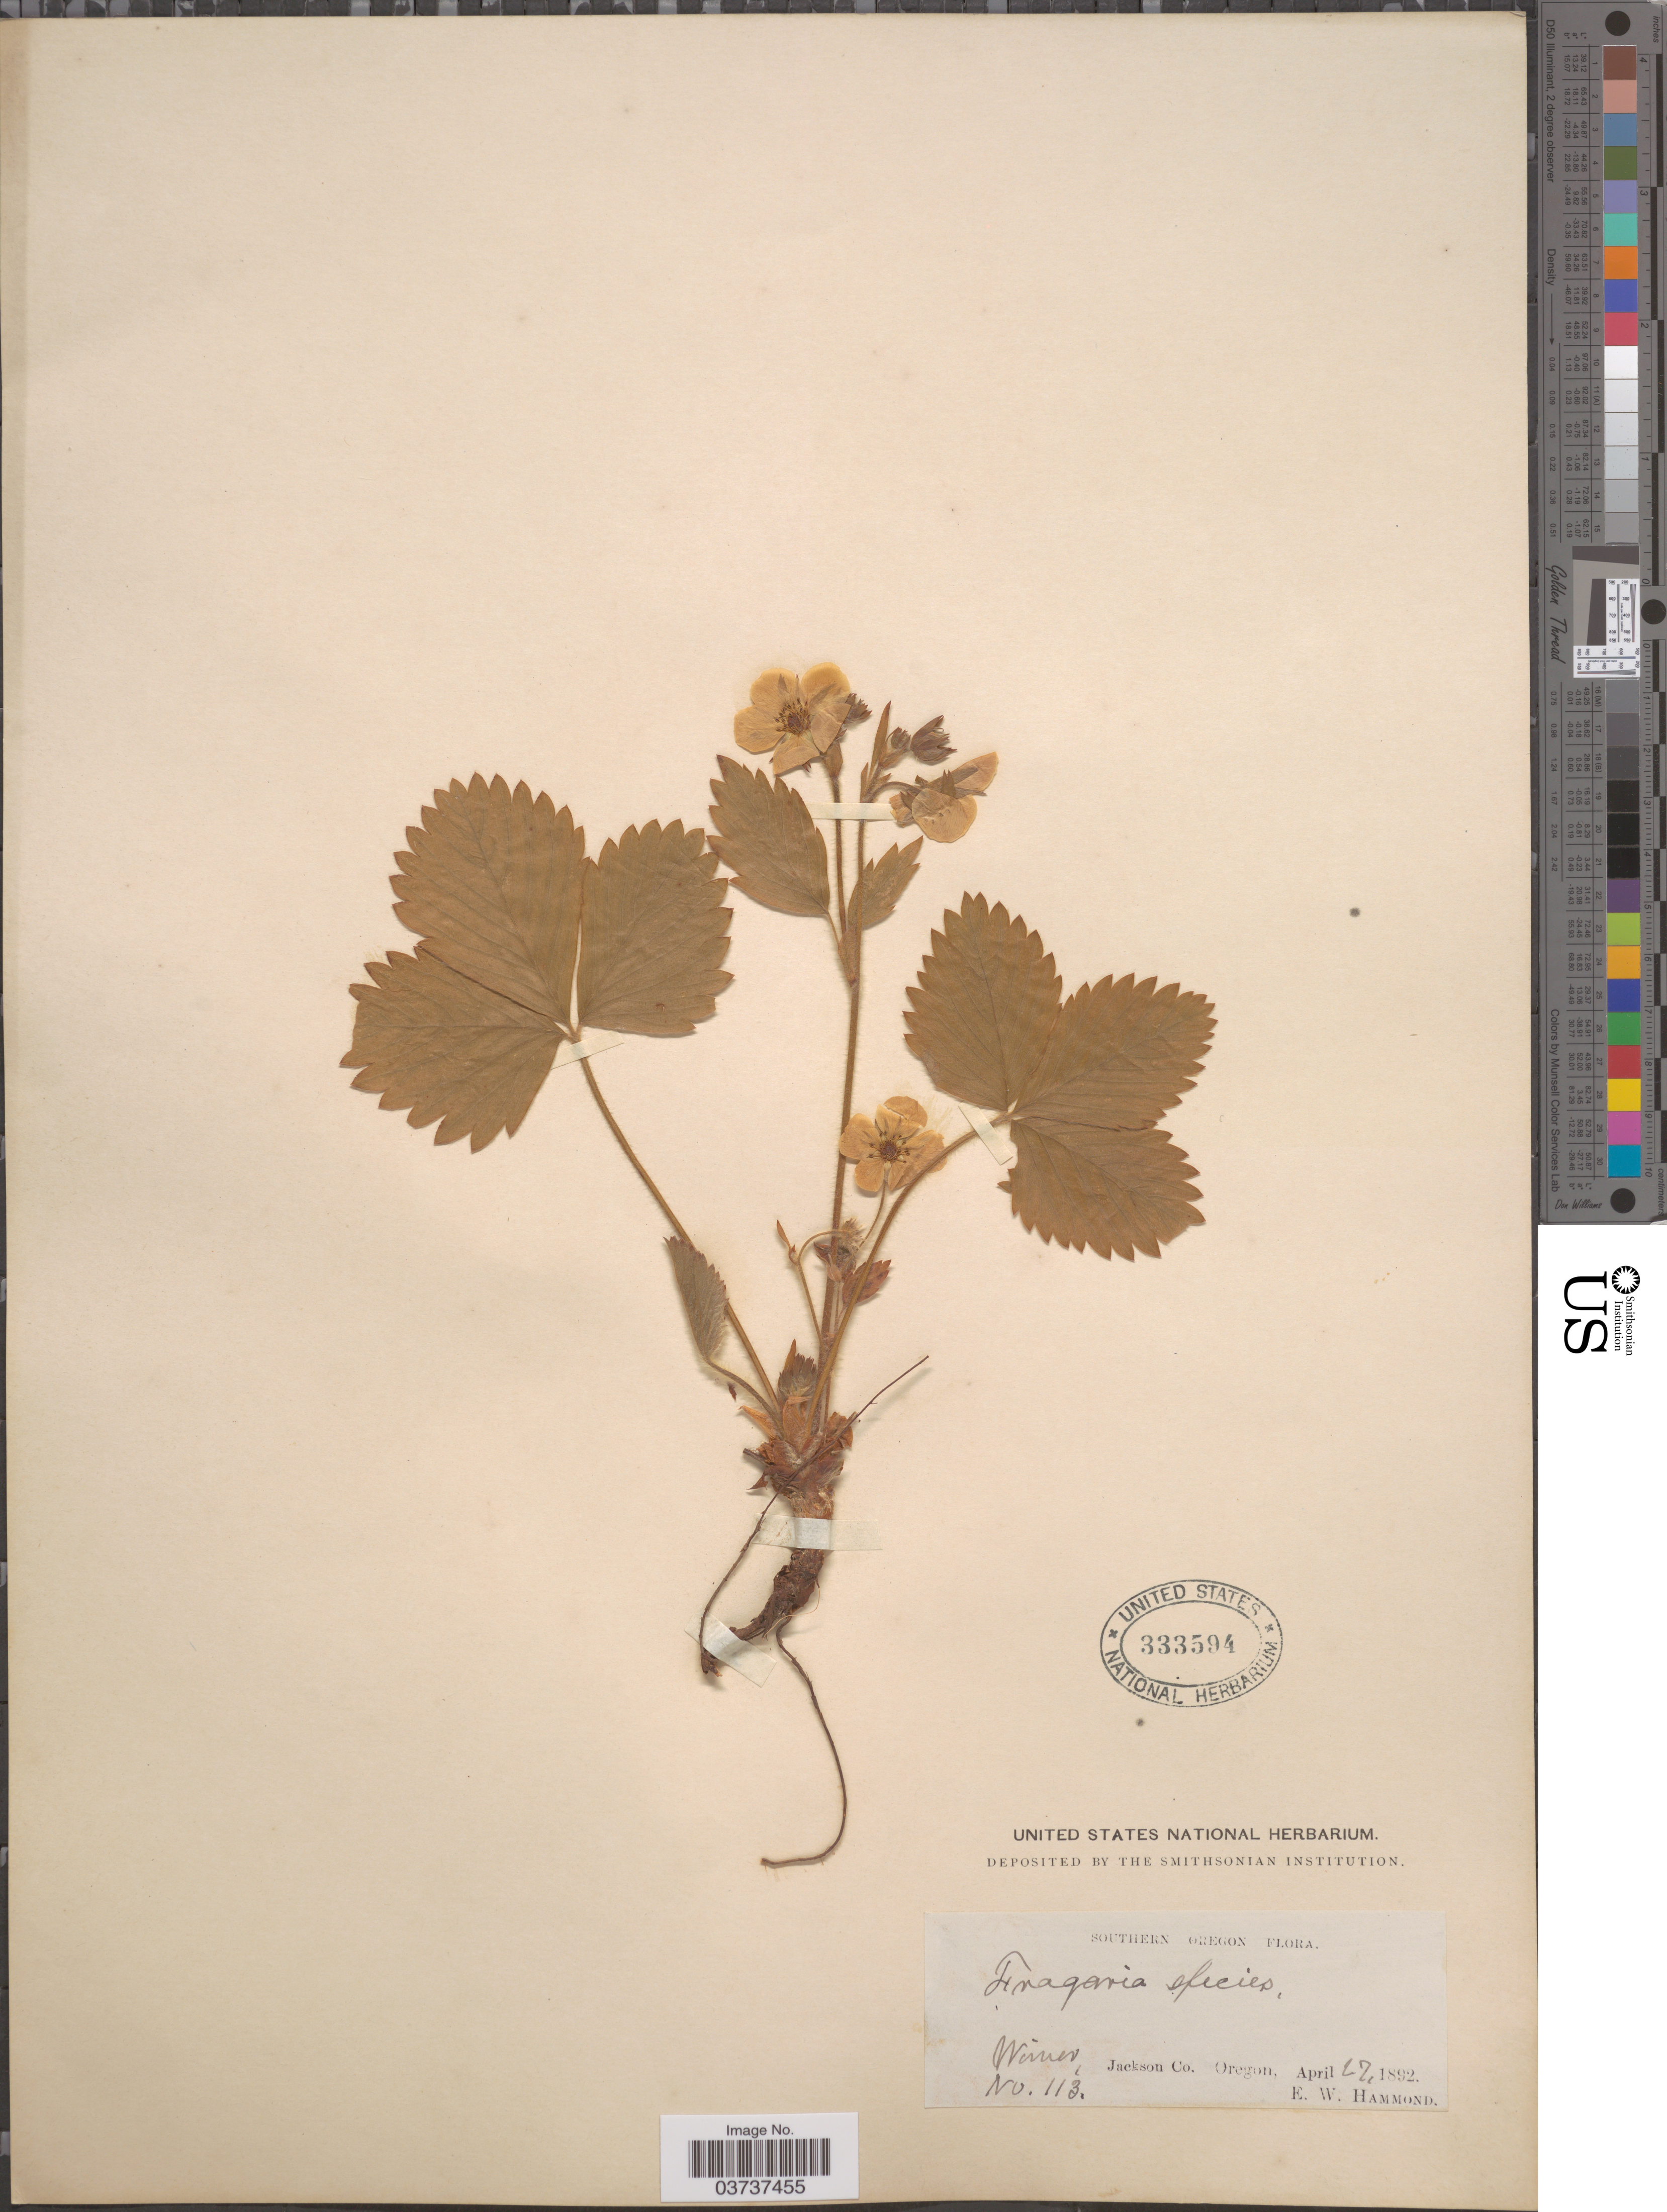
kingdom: Plantae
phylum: Tracheophyta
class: Magnoliopsida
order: Rosales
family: Rosaceae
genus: Fragaria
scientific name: Fragaria vesca subsp. bracteata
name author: L.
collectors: E. Hammond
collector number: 113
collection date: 1892-04-27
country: United States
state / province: Oregon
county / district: Jackson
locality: Southern Oregon. Wimer, Jackson Co.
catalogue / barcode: US 333594